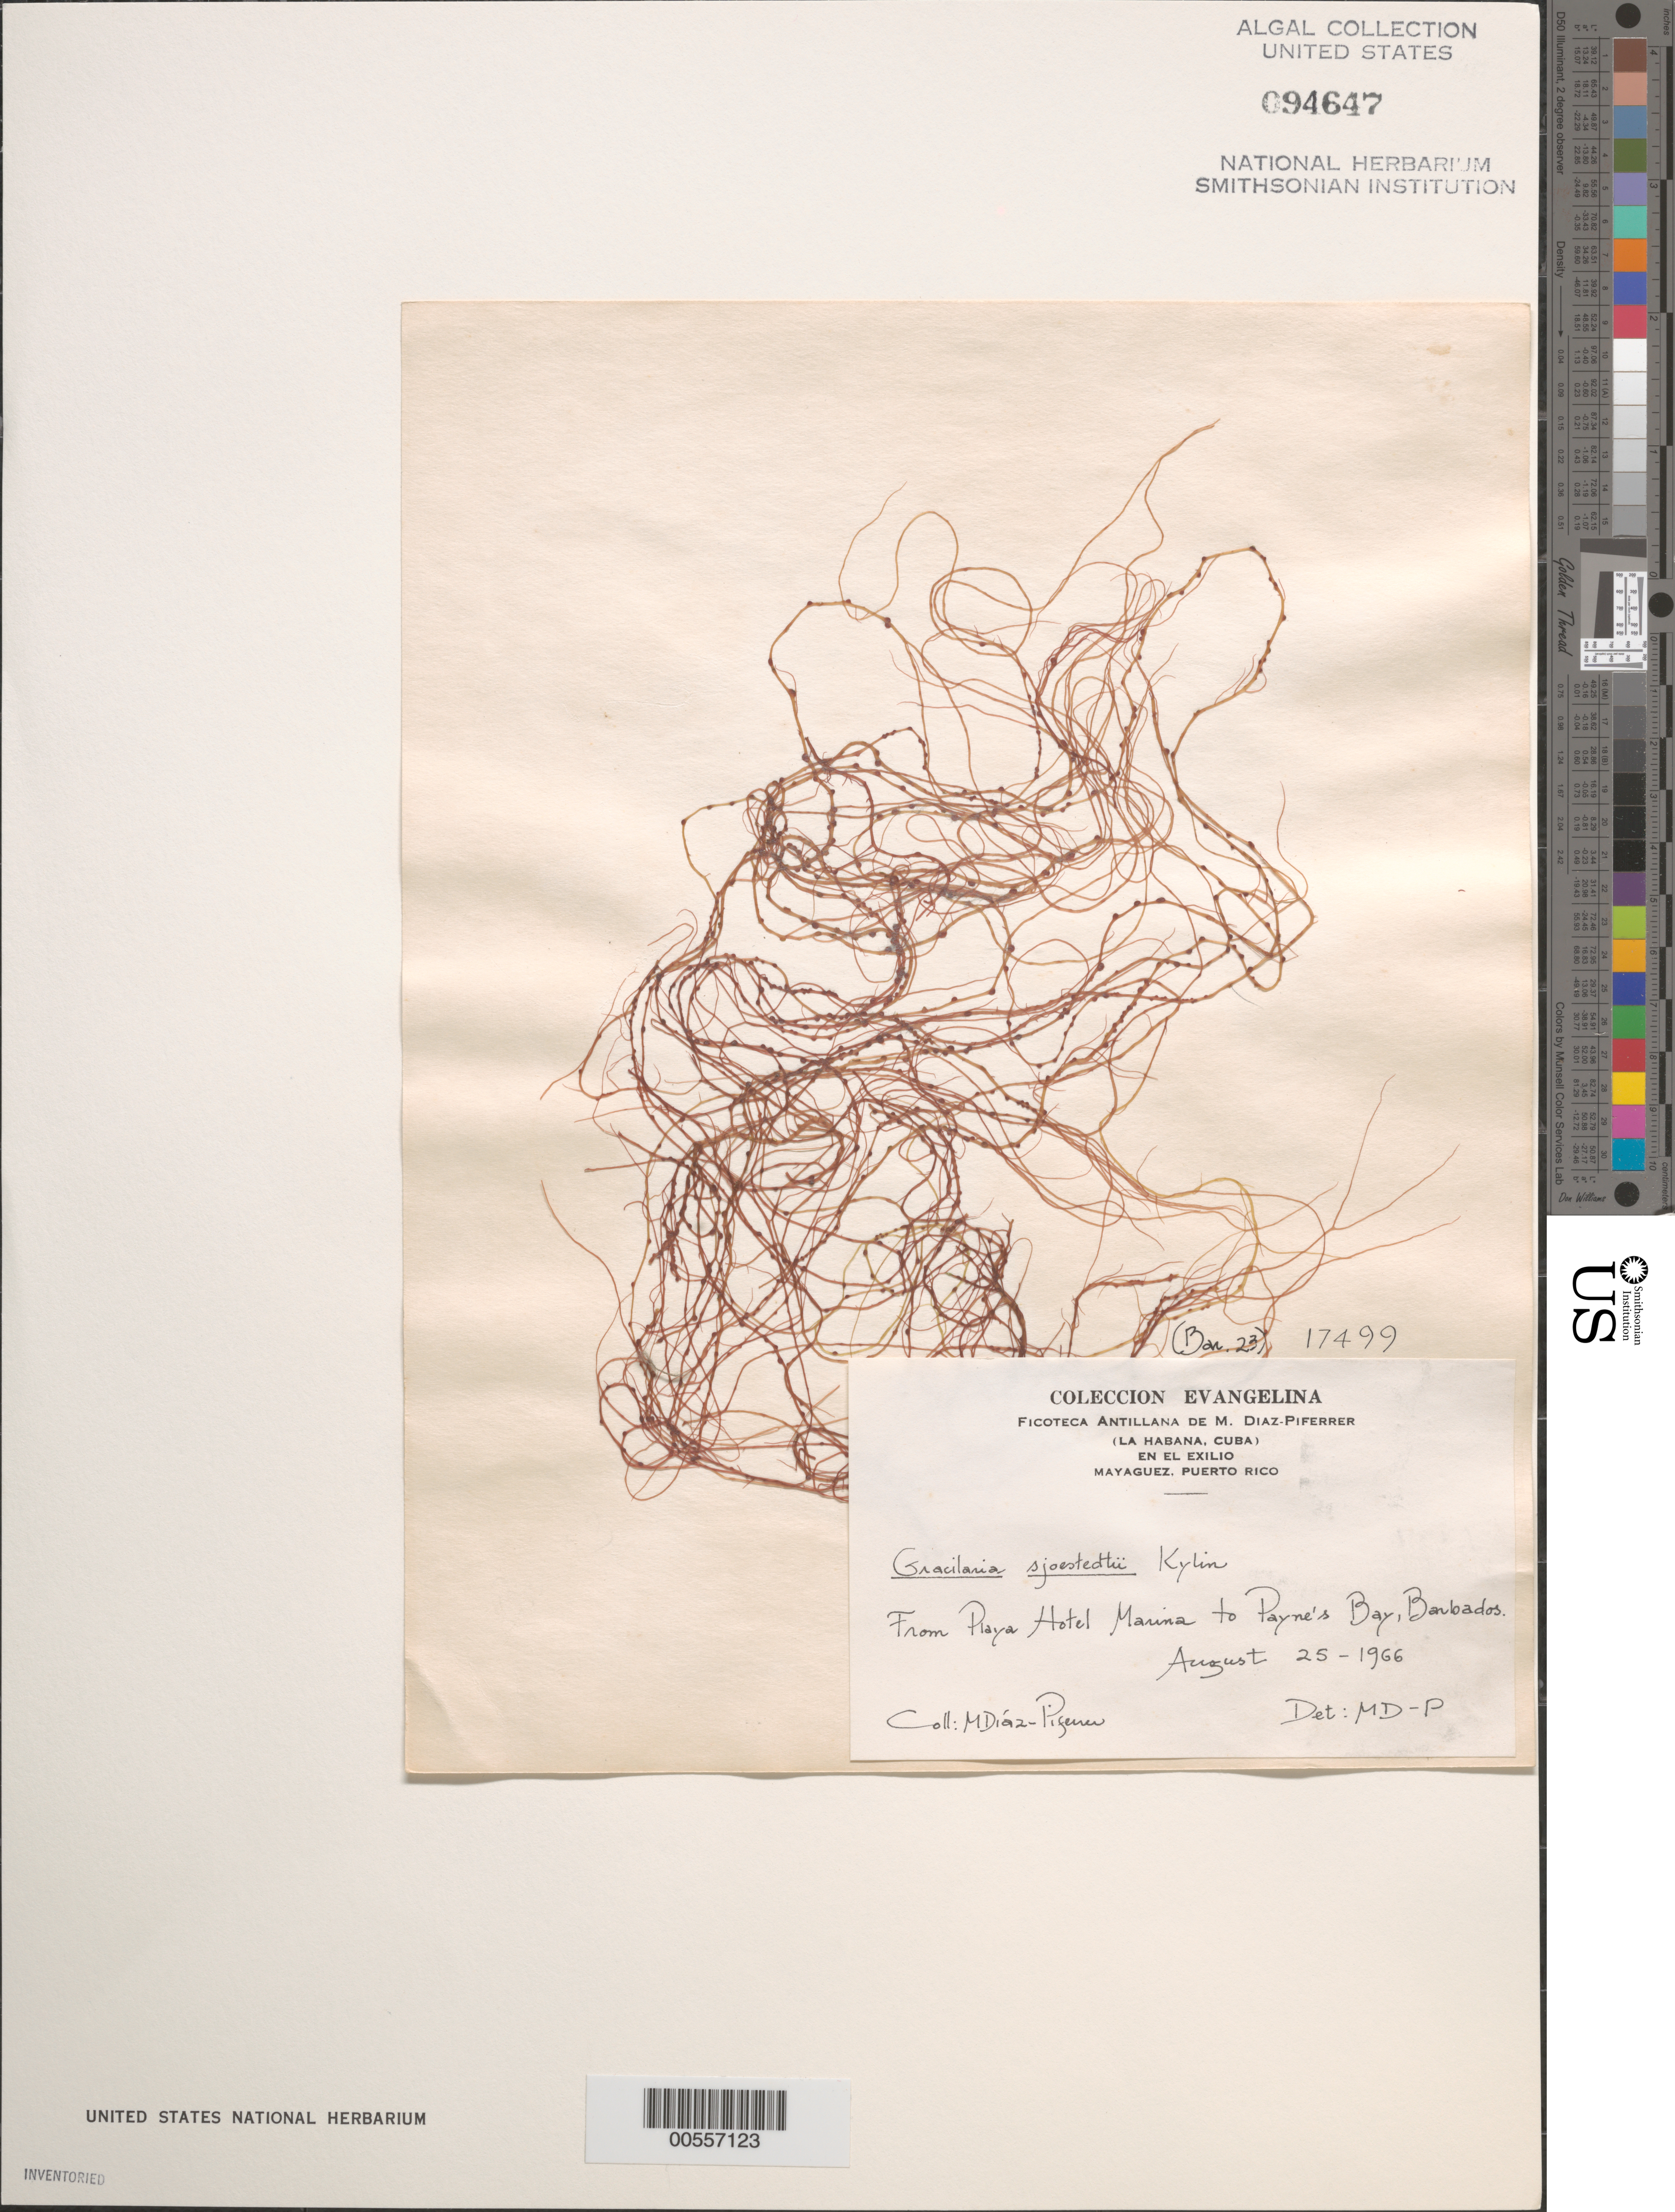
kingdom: Plantae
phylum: Rhodophyta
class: Florideophyceae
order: Gracilariales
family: Gracilariaceae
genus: Gracilariopsis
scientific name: Gracilariopsis andersonii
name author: (Grunow) E.Y. Dawson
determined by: Algae name updating Project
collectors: M. Diaz-Piferrer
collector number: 17499 & BAR. 23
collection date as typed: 25 Aug 1966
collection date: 1966-08-25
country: Barbados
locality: From Hotel Marina Beach to Payne's Bay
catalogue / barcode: US 94647